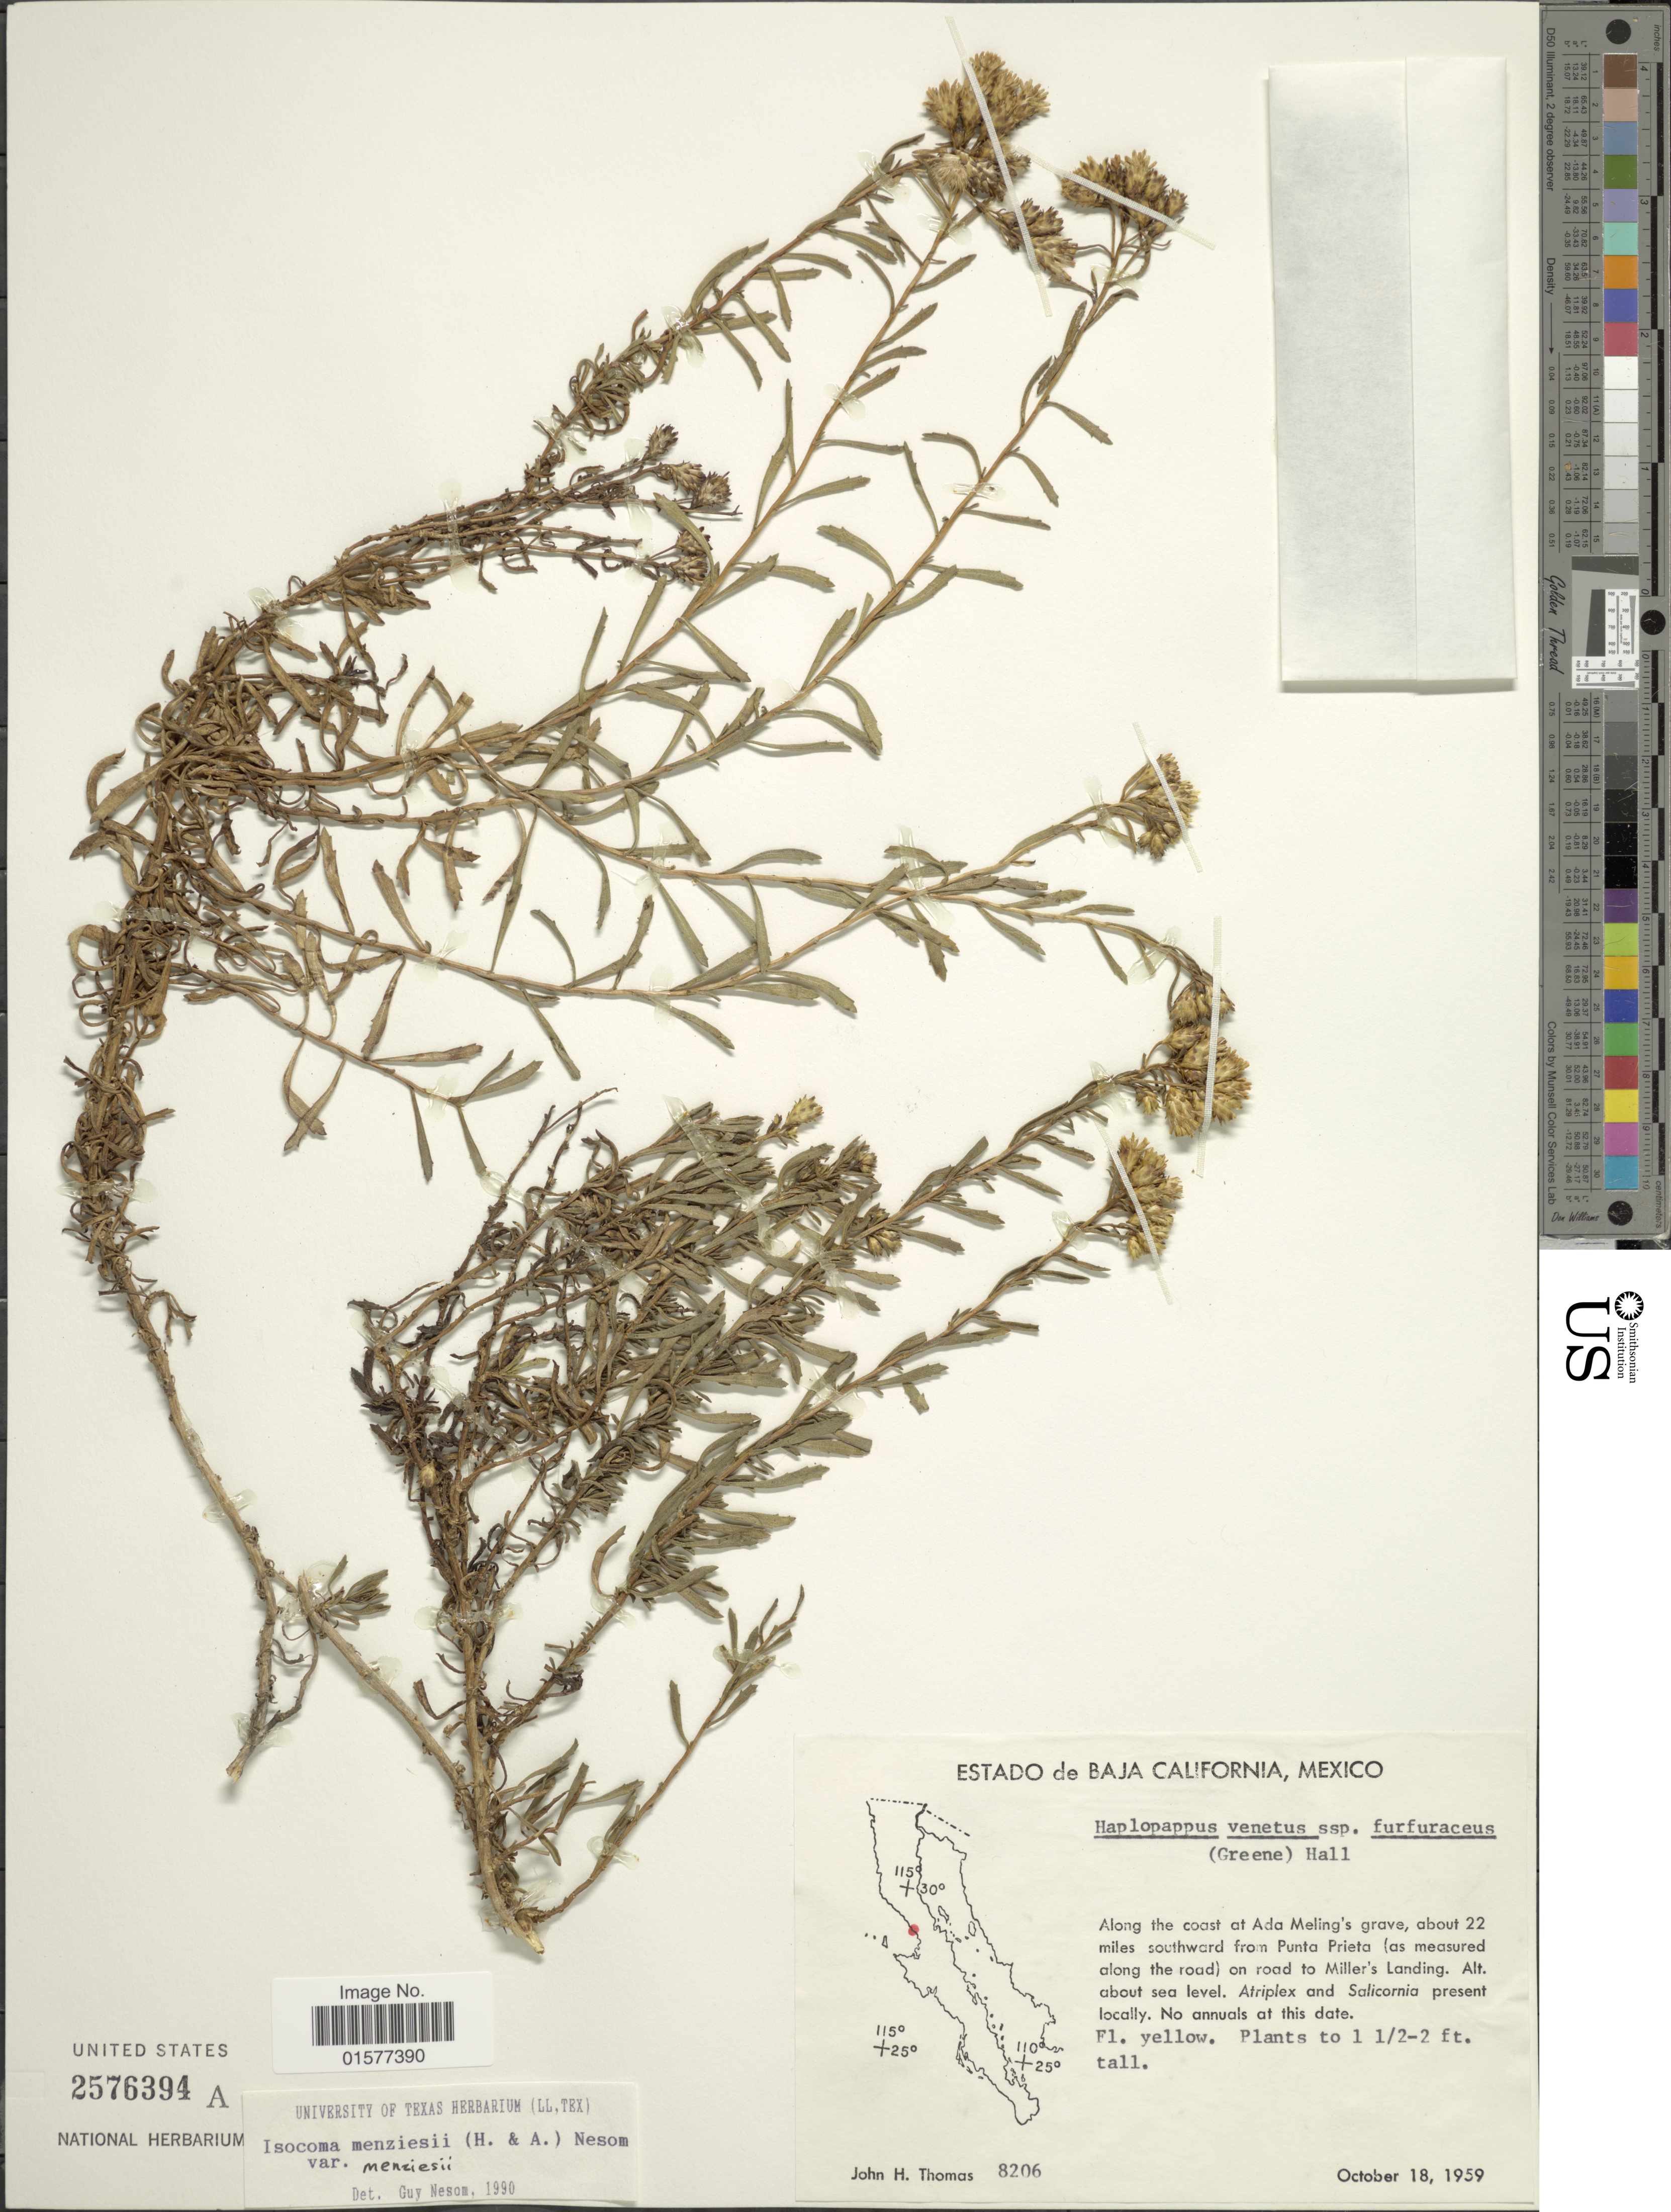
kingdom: Plantae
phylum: Tracheophyta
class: Magnoliopsida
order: Asterales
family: Asteraceae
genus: Isocoma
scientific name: Isocoma menziesii var. menziesii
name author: (Hook.) G.L. Nesom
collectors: J. H. Thomas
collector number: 8206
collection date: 1959-10-18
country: Mexico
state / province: Baja California Sur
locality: Estado de Baja California, Along the coast at Ada Meling's grave, about 22 miles southward from Punta Prieta (as measured along the road) on road to Miller's Landing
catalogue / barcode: US 2576394A